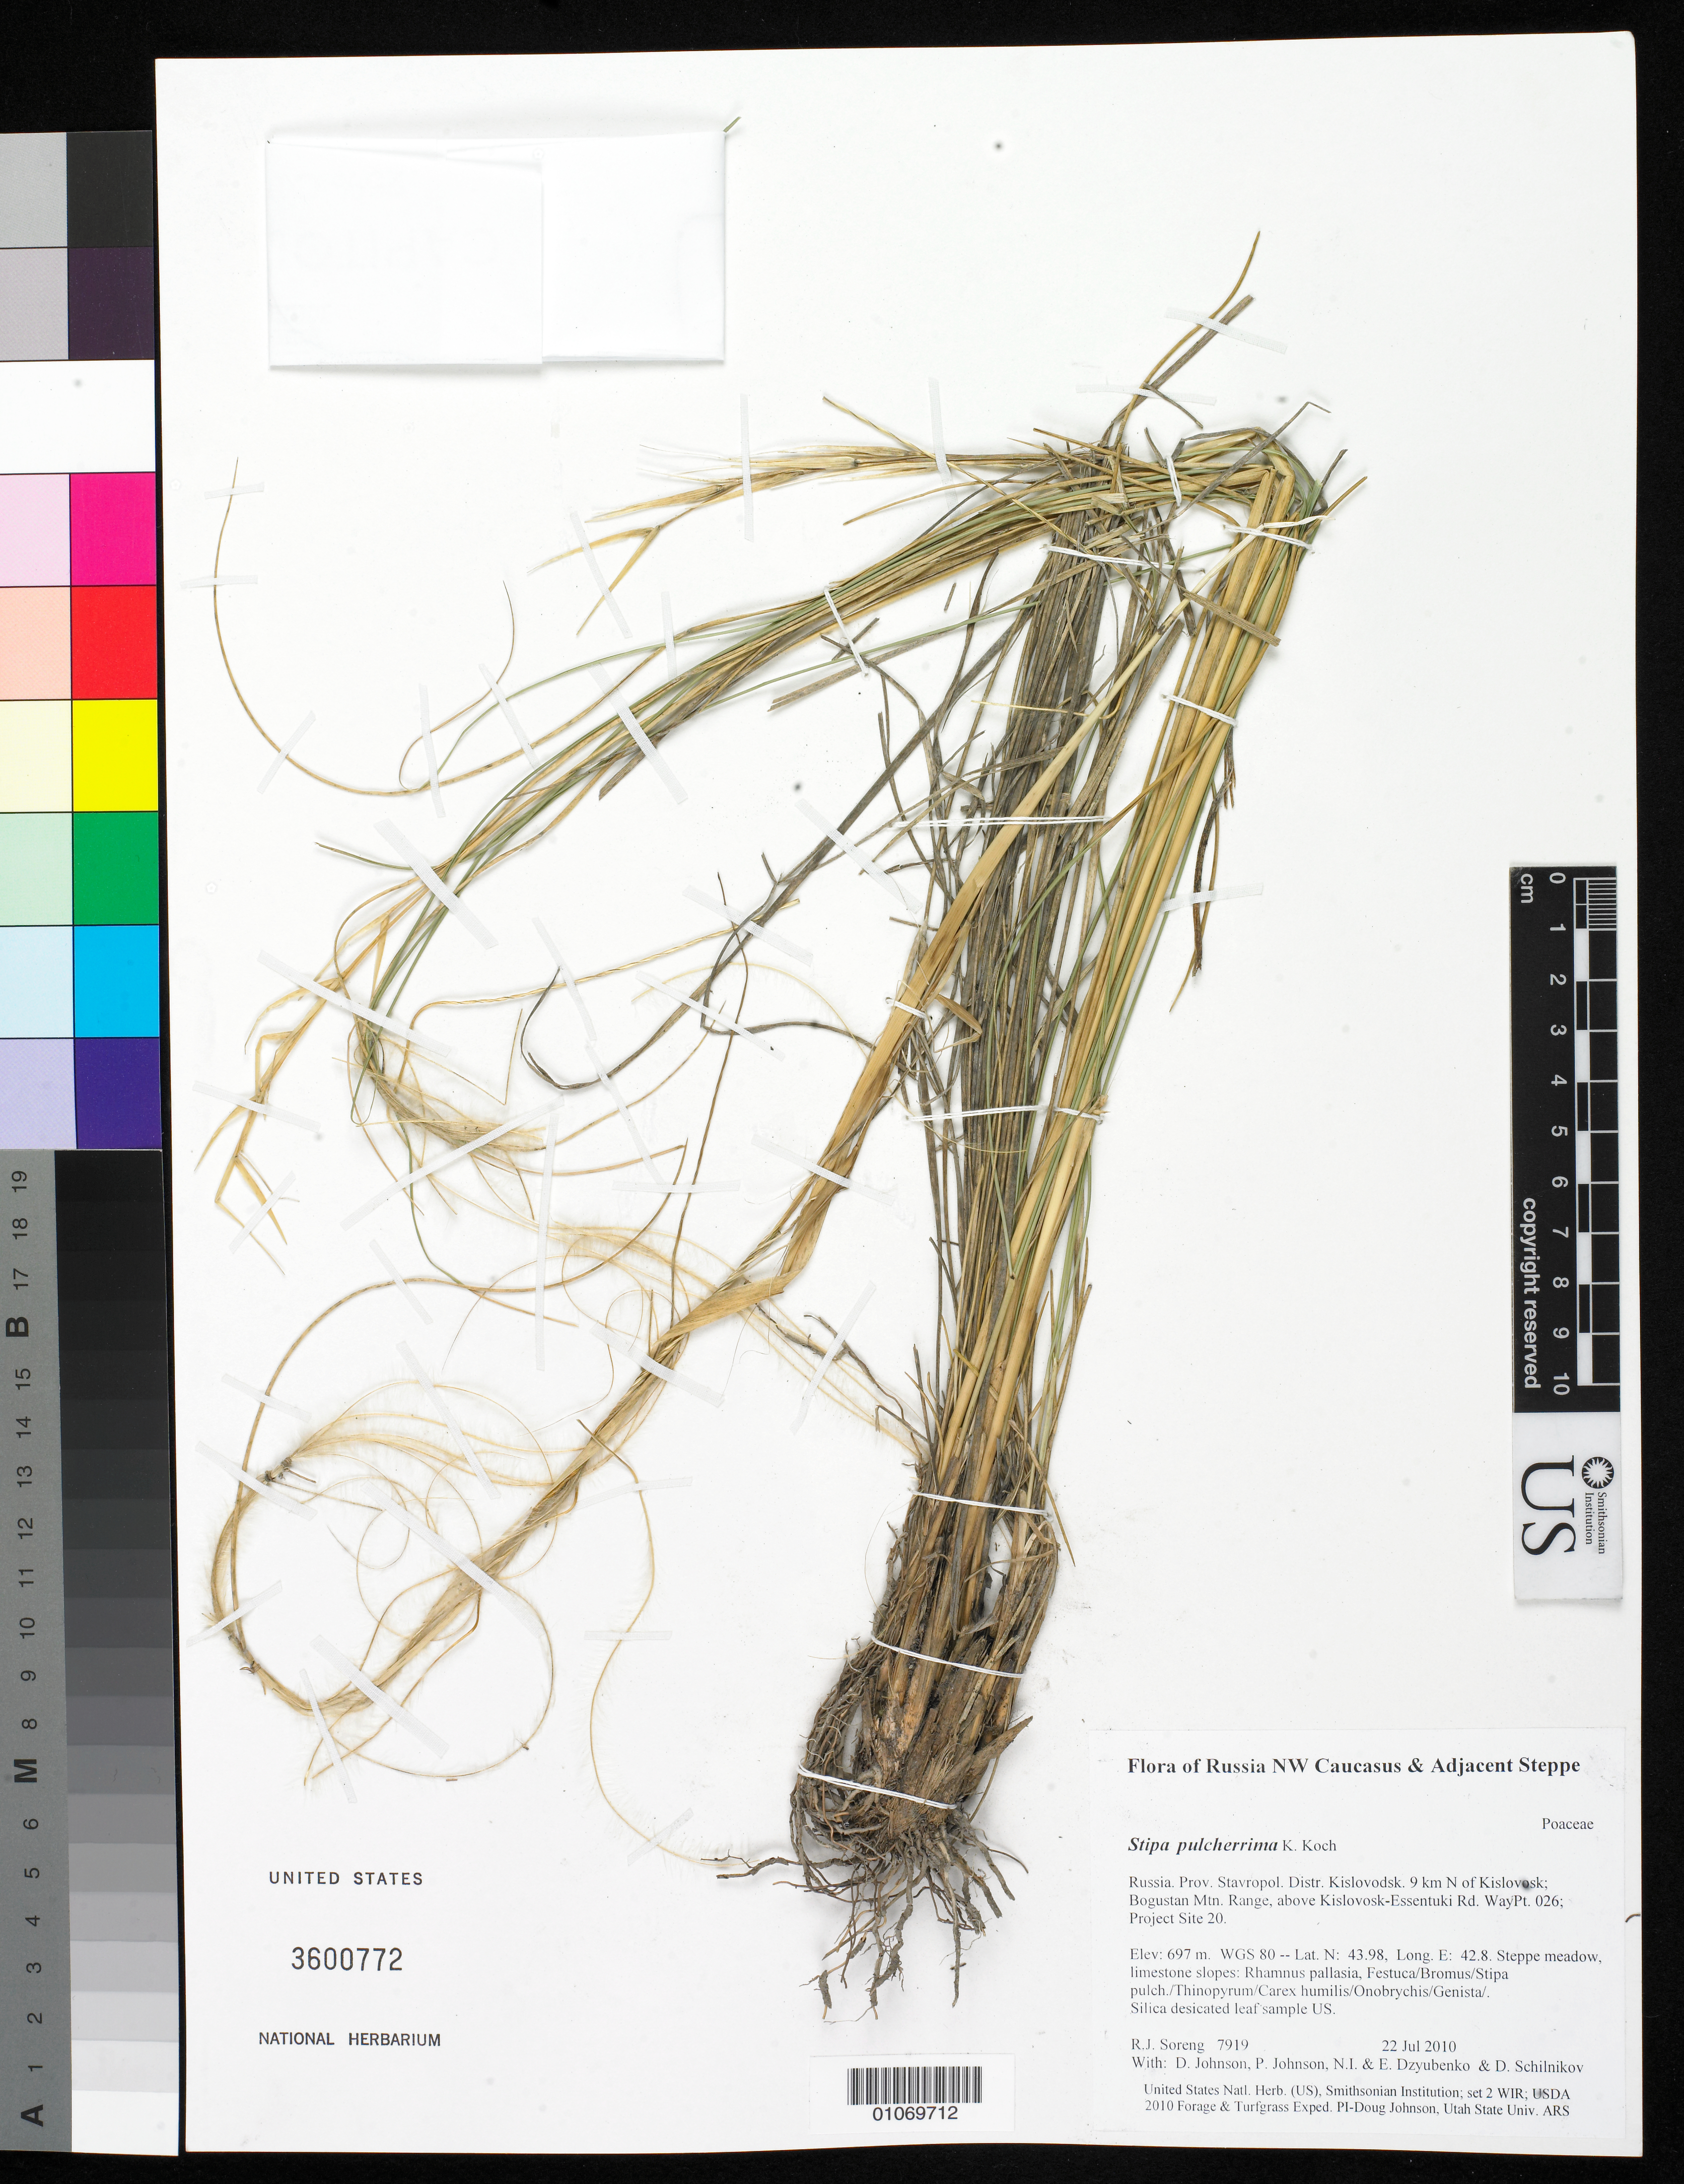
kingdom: Plantae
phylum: Tracheophyta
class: Liliopsida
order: Poales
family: Poaceae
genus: Stipa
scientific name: Stipa pulcherrima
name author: K. Koch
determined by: Soreng, Robert J., Research Associate (BOT), Smithsonian Institution - National Museum of Natural History (UNITED STATES)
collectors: R. J. Soreng, D. Johnson, P. Johnson, N. Dzyubenko, E. Dzyubenko & D. Schilnikov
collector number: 7919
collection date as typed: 22 Jul 2010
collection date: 2010-07-22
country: Russian Federation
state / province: Stavropol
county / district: Kislovodsk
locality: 9 km N of Kislovosk; Bogustan Mtn. Range, above Kislovosk-Essentuki Rd.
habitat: Steppe meadow, limestone slopes: Rhamnus pallasia, Festuca/Bromus/Stipa pulch./Thinopyrum/Carex humilis/Onobrychis/Genista/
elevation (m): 697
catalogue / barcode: US 3600772